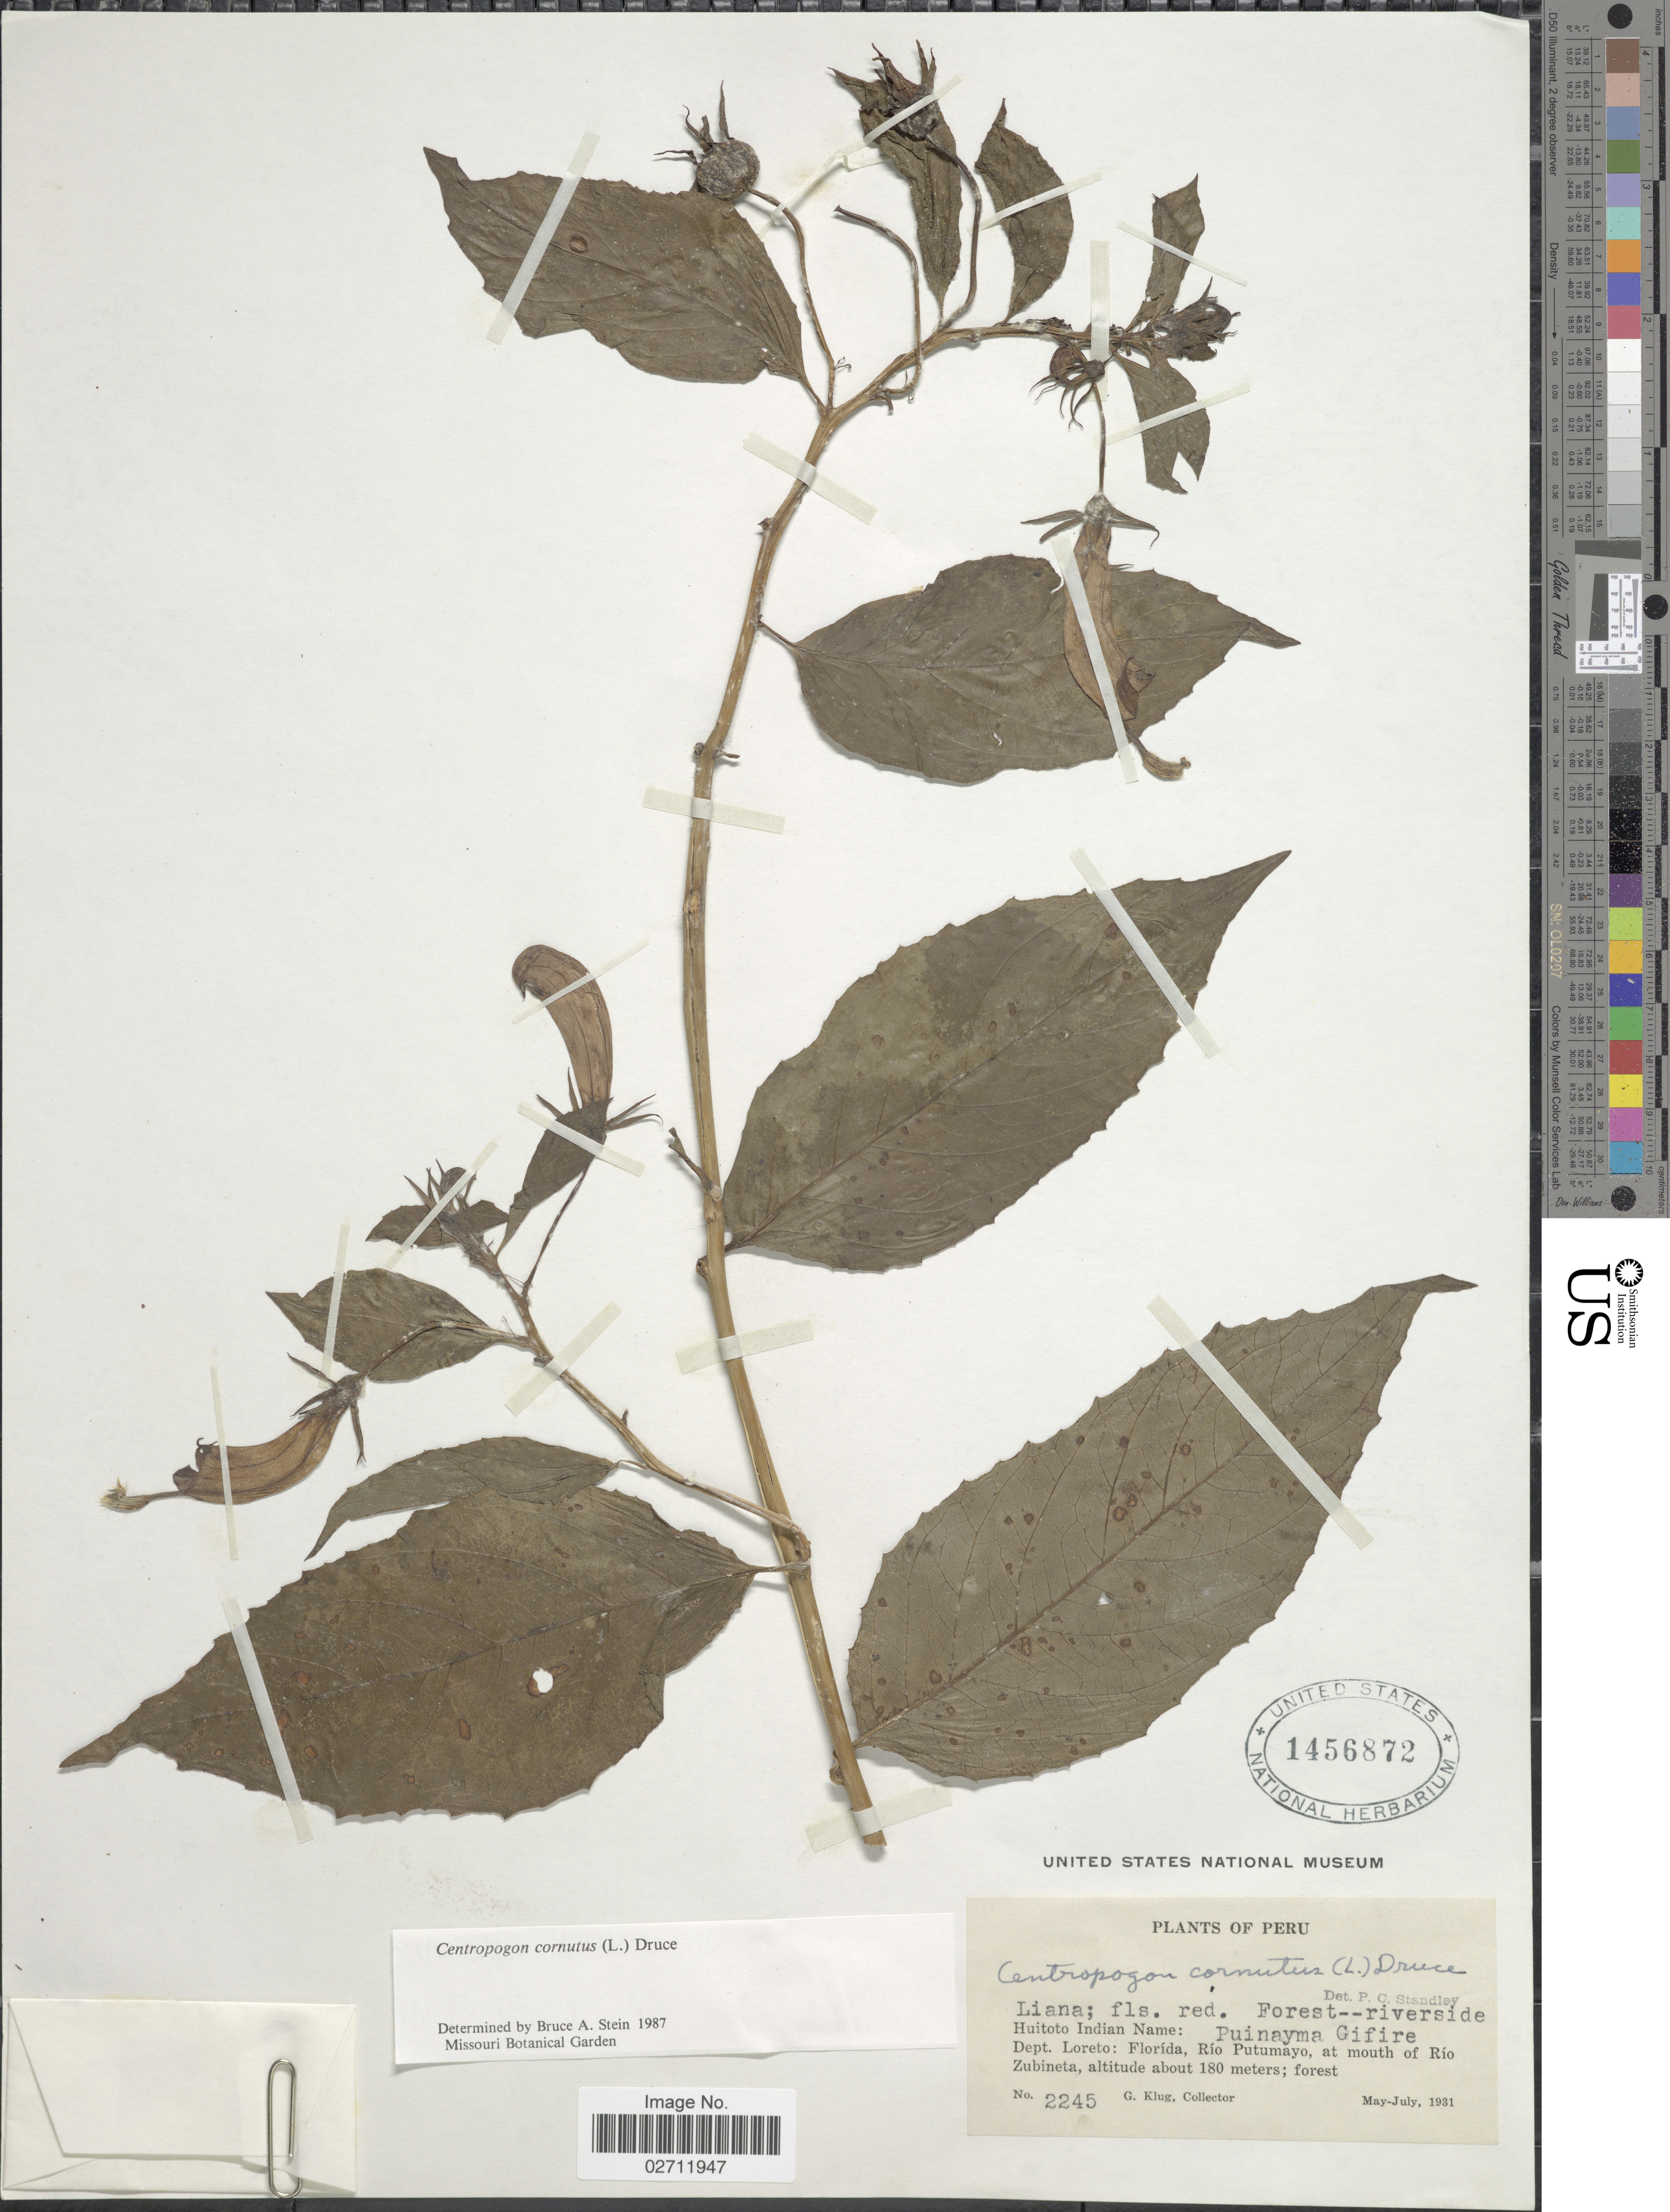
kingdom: Plantae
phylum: Tracheophyta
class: Magnoliopsida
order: Asterales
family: Campanulaceae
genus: Centropogon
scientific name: Centropogon cornutus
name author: (L.) Druce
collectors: G. Klug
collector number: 2245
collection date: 1931-05/1931-07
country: Peru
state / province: Loreto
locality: Florida, Rio Putumayo, at mouth of Rio Zubineta.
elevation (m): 180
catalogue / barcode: US 1456872